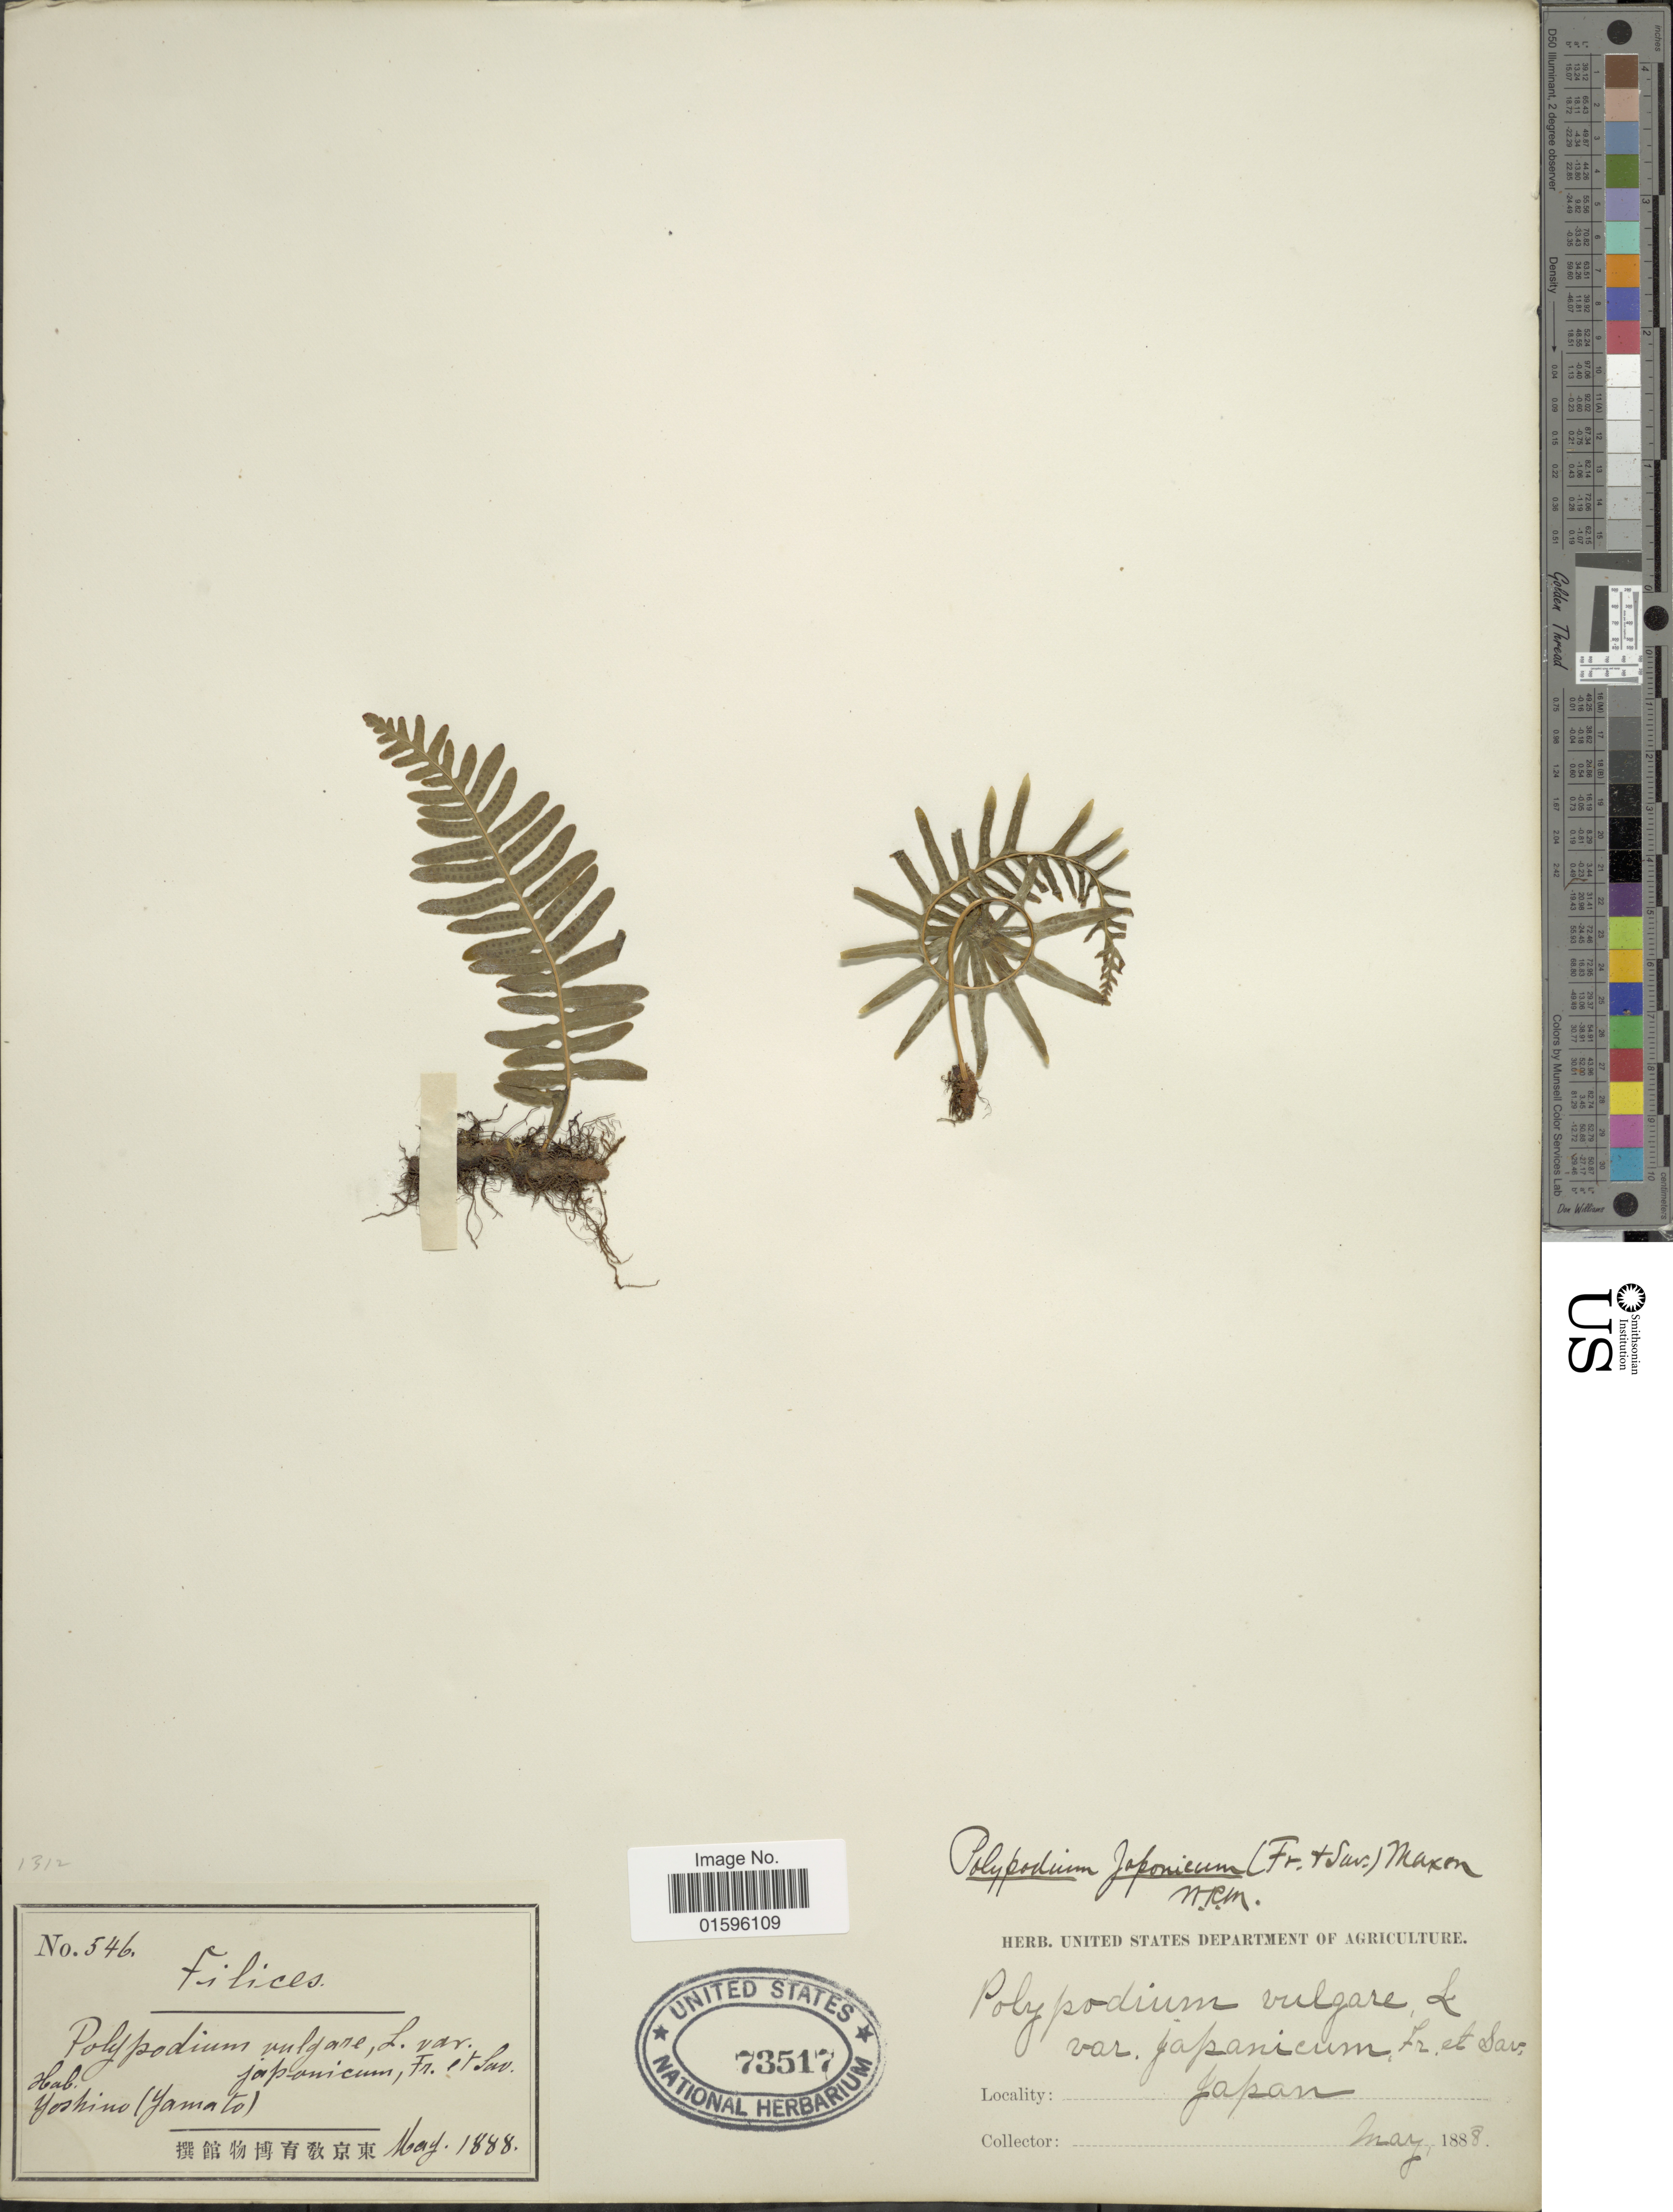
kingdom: Plantae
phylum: Tracheophyta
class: Polypodiopsida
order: Polypodiales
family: Polypodiaceae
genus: Polypodium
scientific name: Polypodium fauriei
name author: Christ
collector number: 546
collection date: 1888-05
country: Japan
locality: Yoshino (Yamato)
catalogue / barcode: US 73517